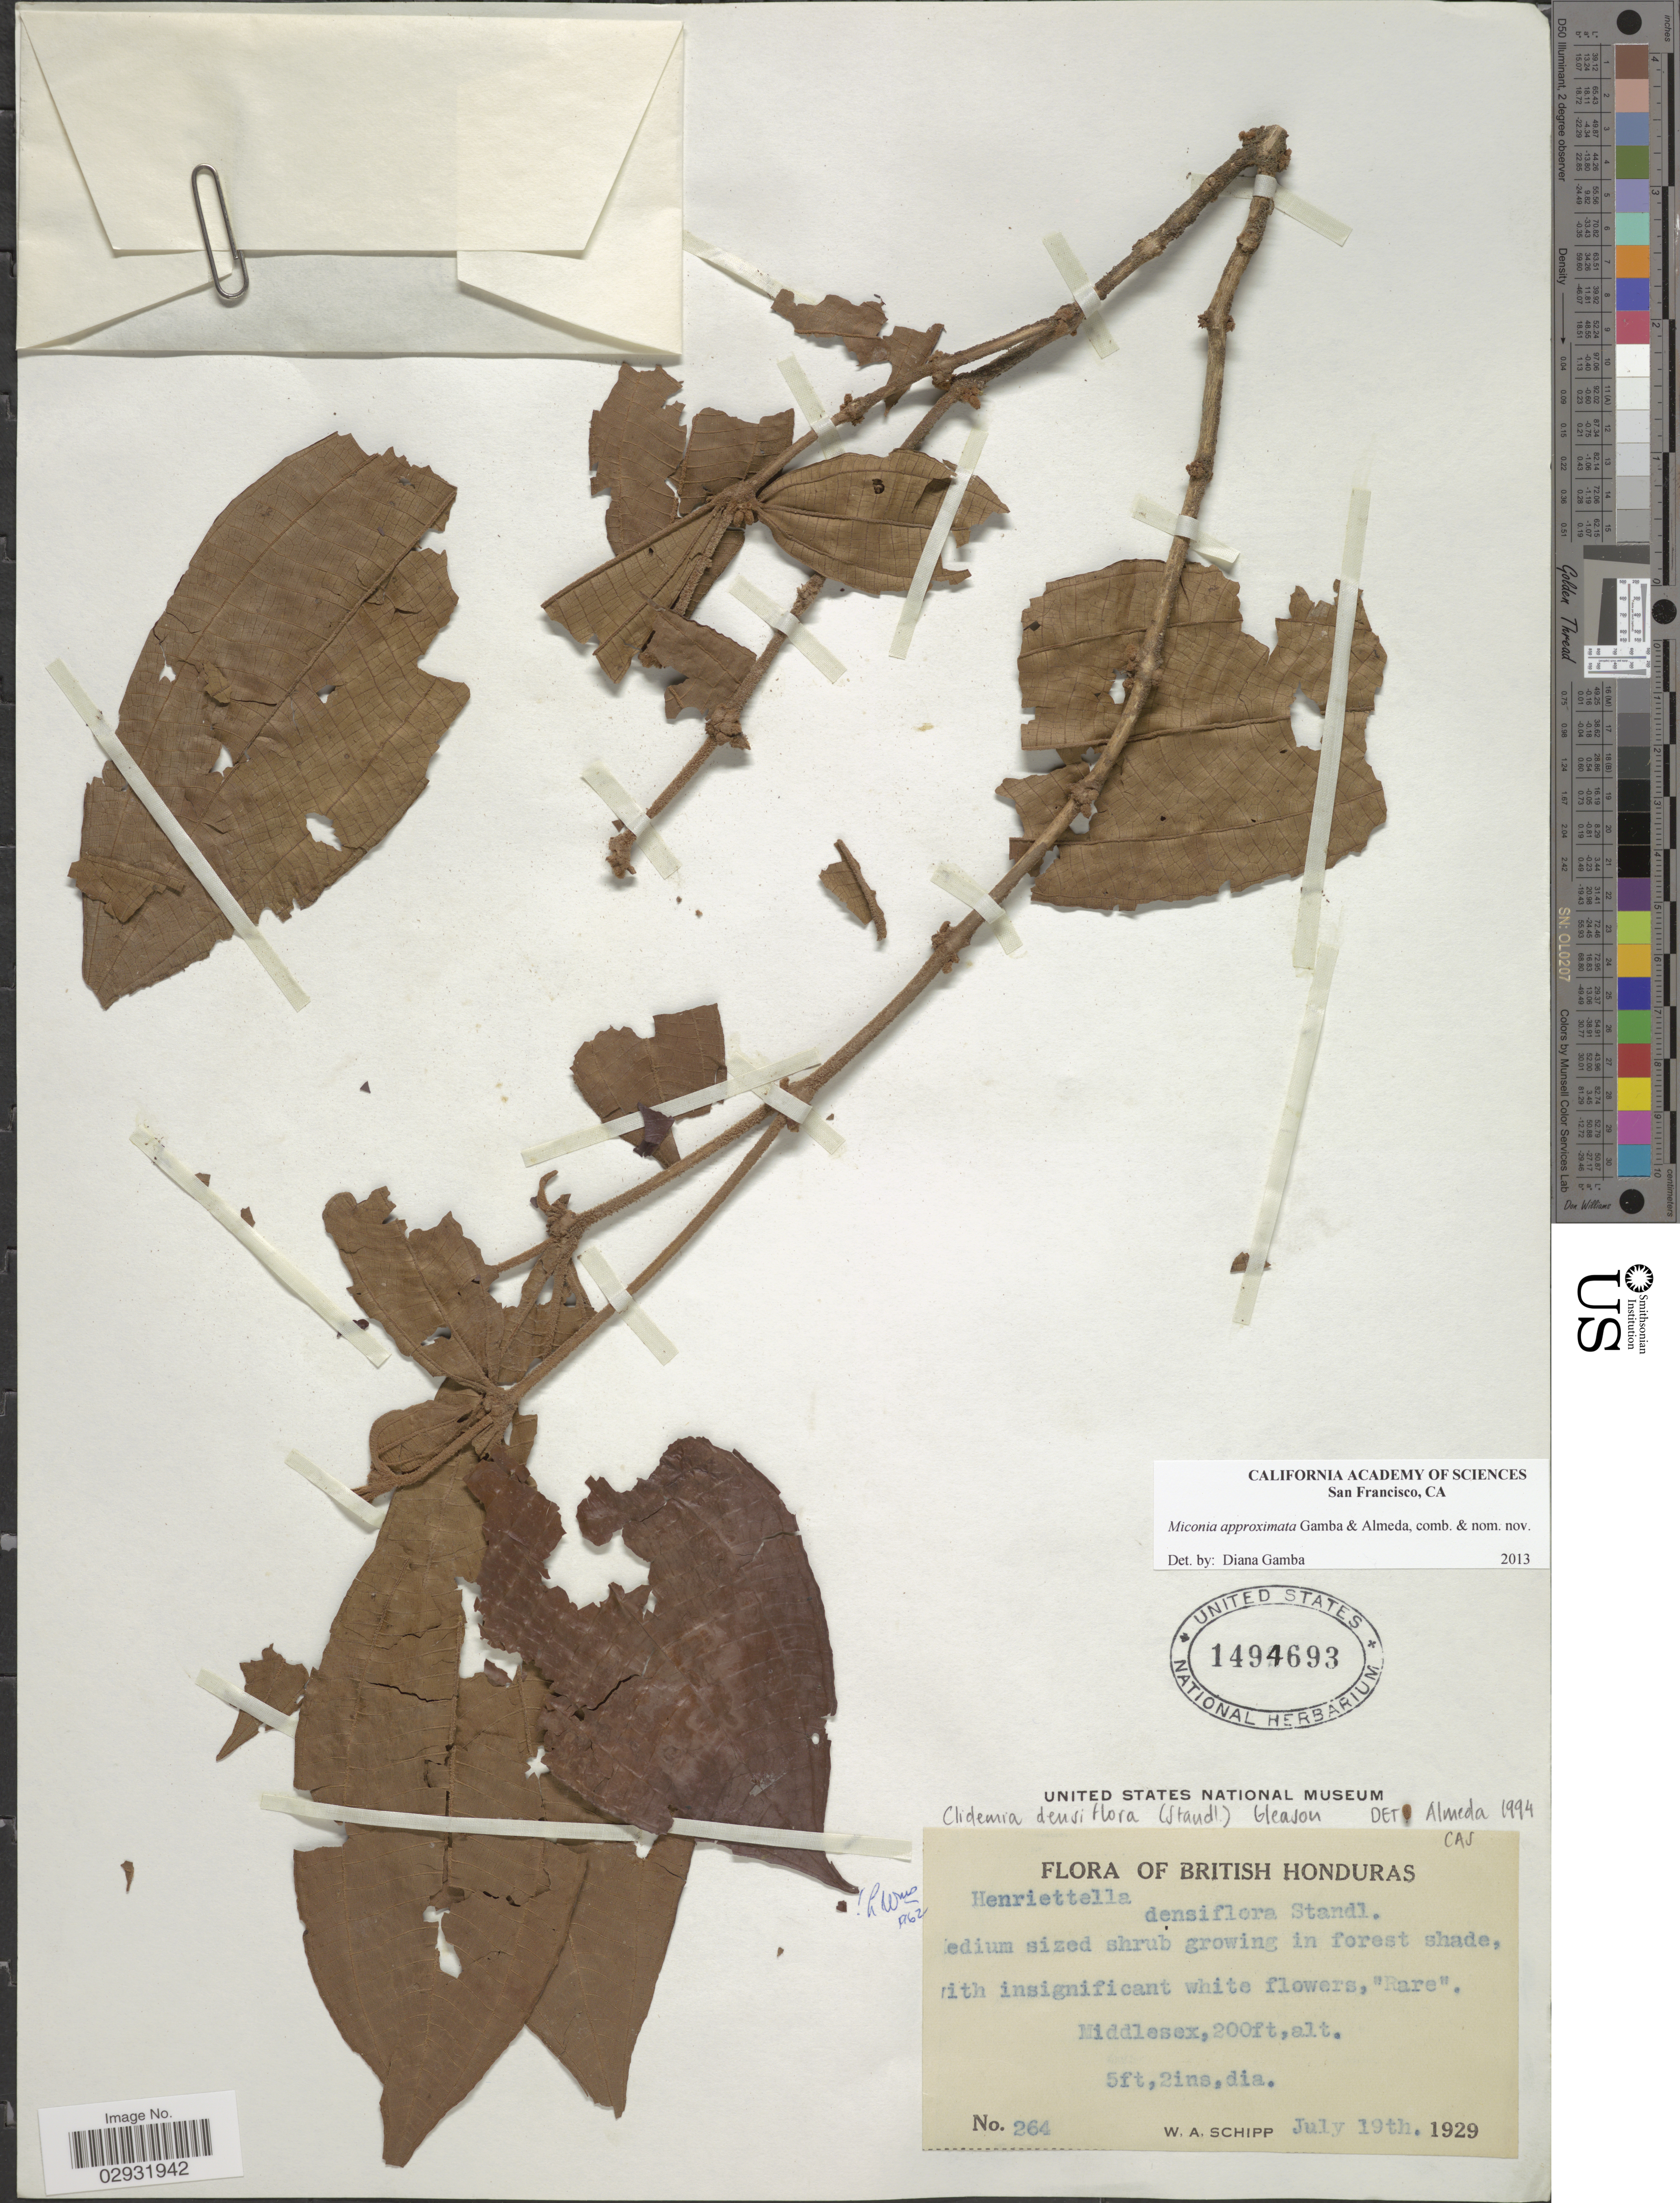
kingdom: Plantae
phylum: Tracheophyta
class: Magnoliopsida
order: Myrtales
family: Melastomataceae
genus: Miconia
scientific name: Miconia approximata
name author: Gamba & Almeda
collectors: W. Schipp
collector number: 264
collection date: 1929-07-19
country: Belize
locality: British Honduras. Middlesex.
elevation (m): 61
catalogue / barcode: US 1494693